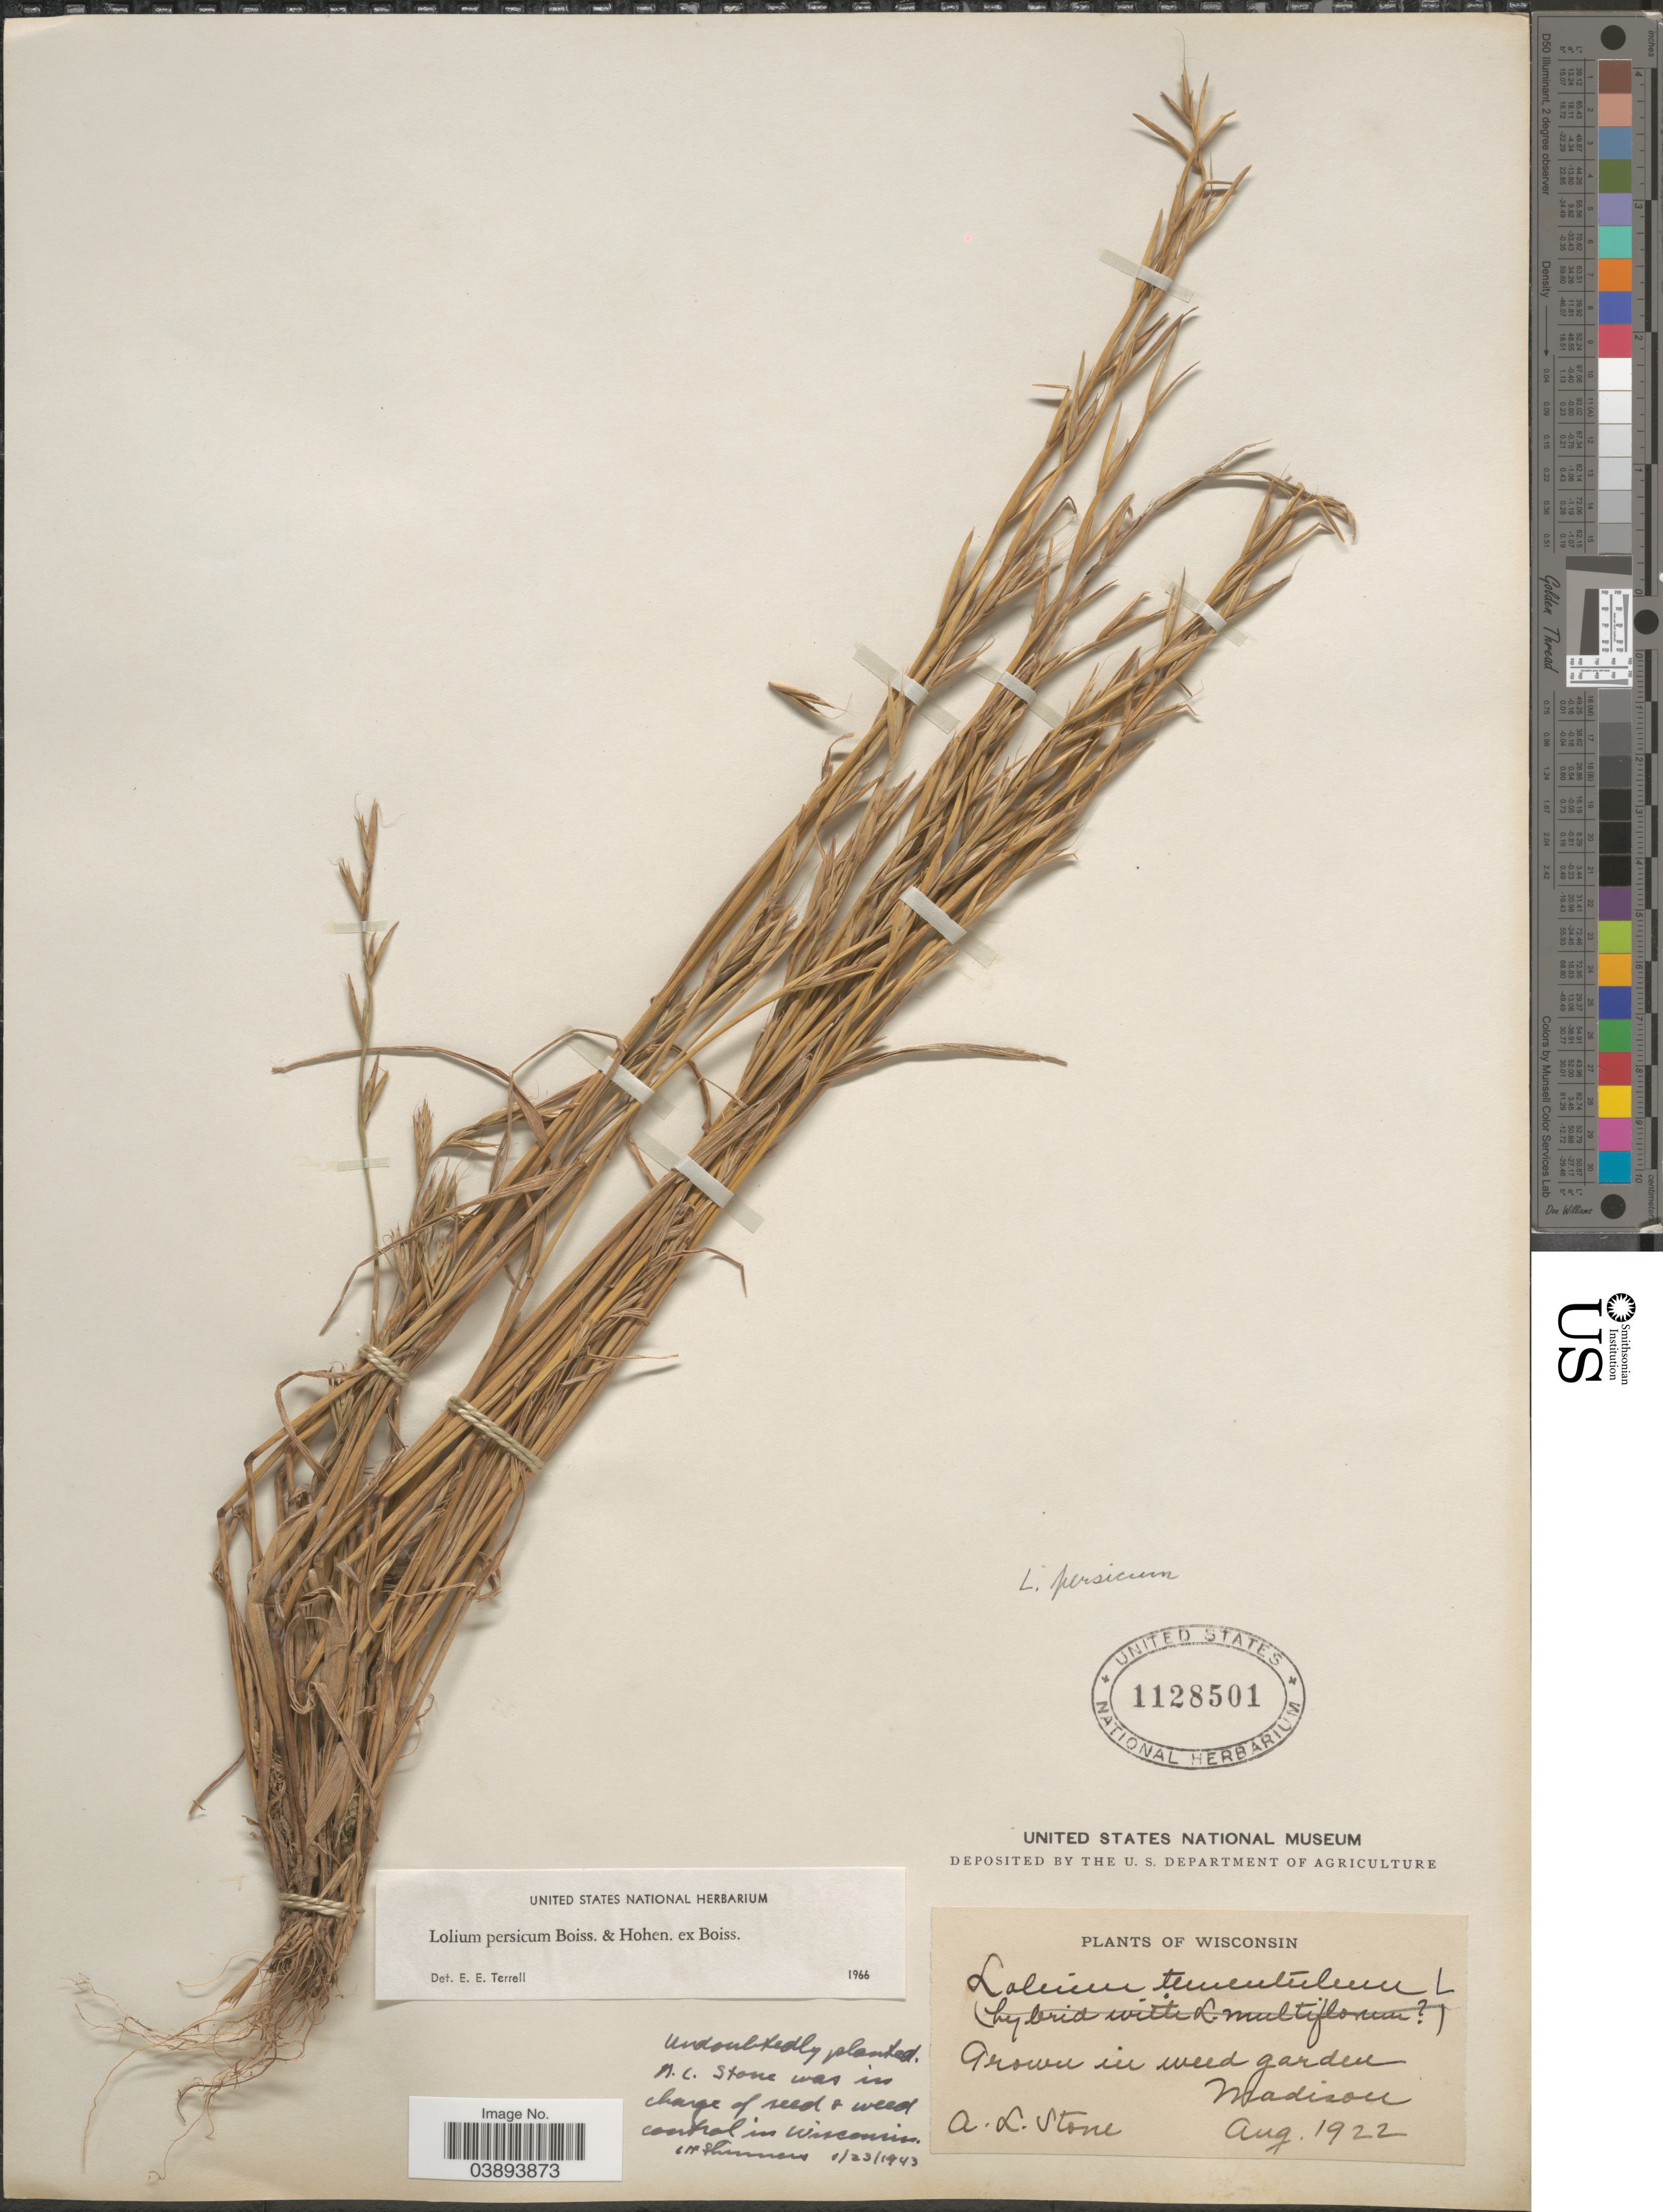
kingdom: Plantae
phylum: Tracheophyta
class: Liliopsida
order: Poales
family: Poaceae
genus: Lolium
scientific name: Lolium persicum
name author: Boiss. & Hohen.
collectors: A. Stone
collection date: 1922-08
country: United States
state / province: Wisconsin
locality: Madison.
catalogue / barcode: US 1128501